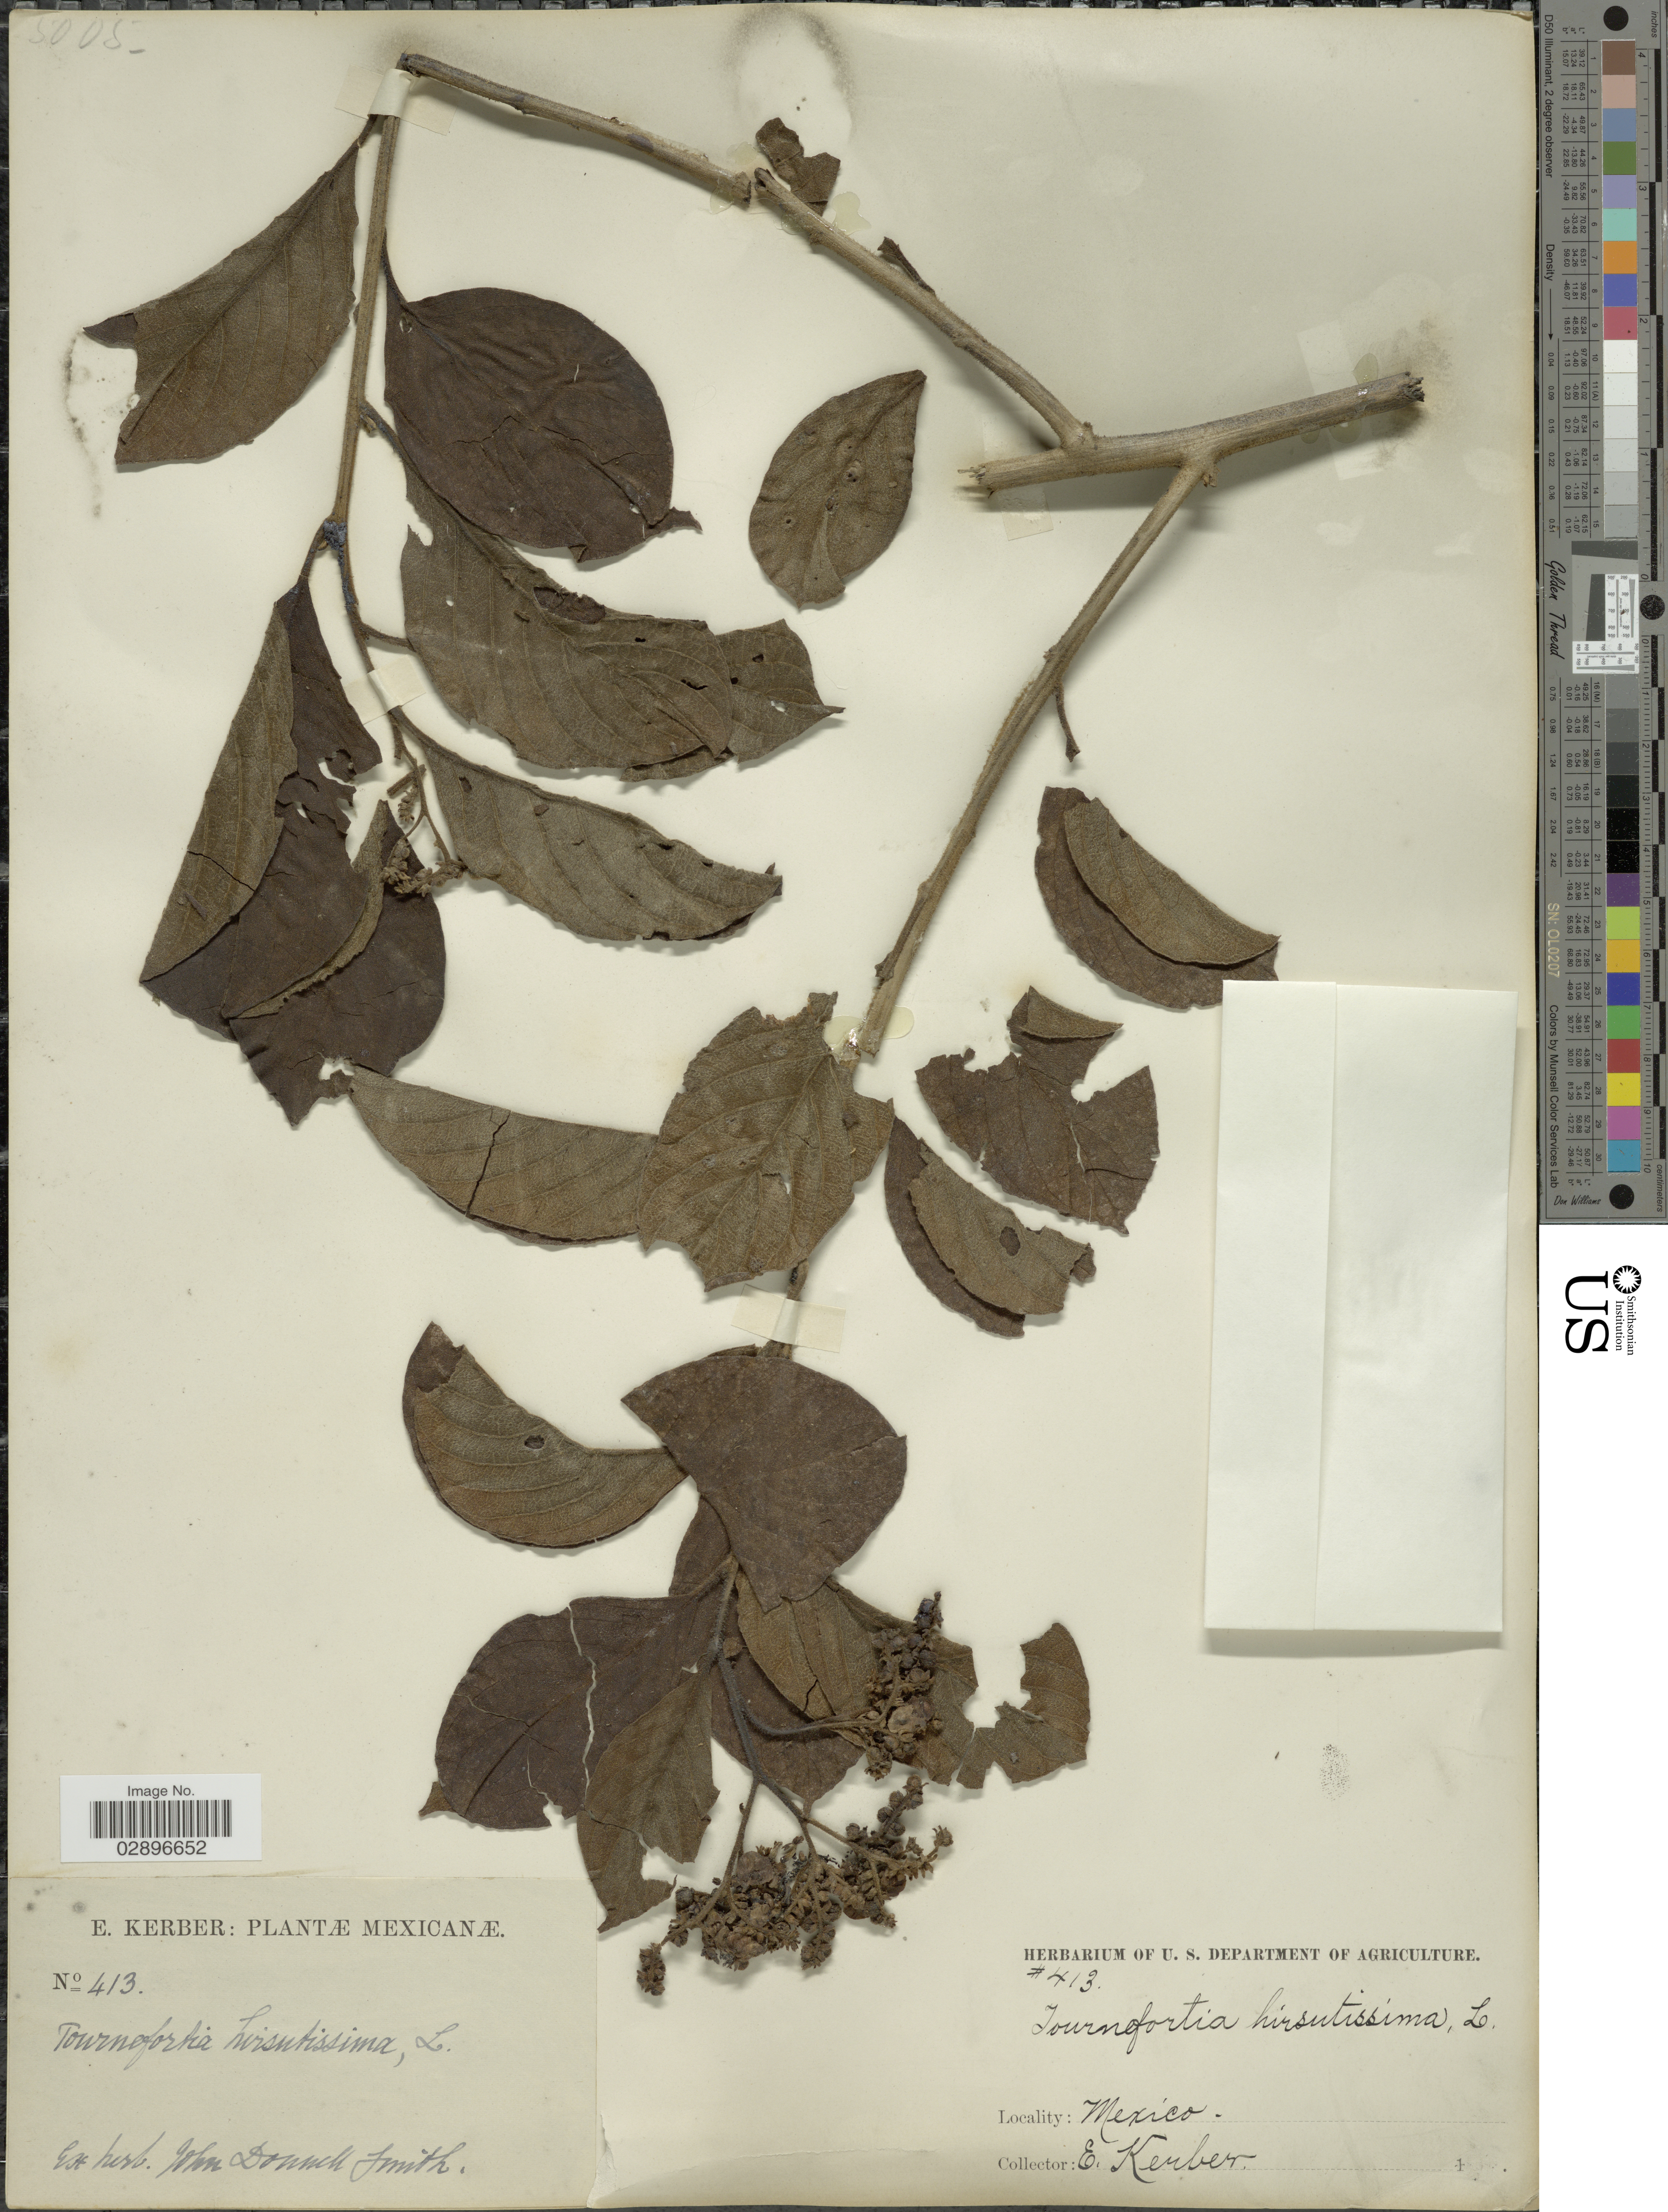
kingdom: Plantae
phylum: Tracheophyta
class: Magnoliopsida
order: Boraginales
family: Heliotropiaceae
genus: Tournefortia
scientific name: Tournefortia hirsutissima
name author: L.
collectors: E. Kerber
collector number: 413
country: Mexico